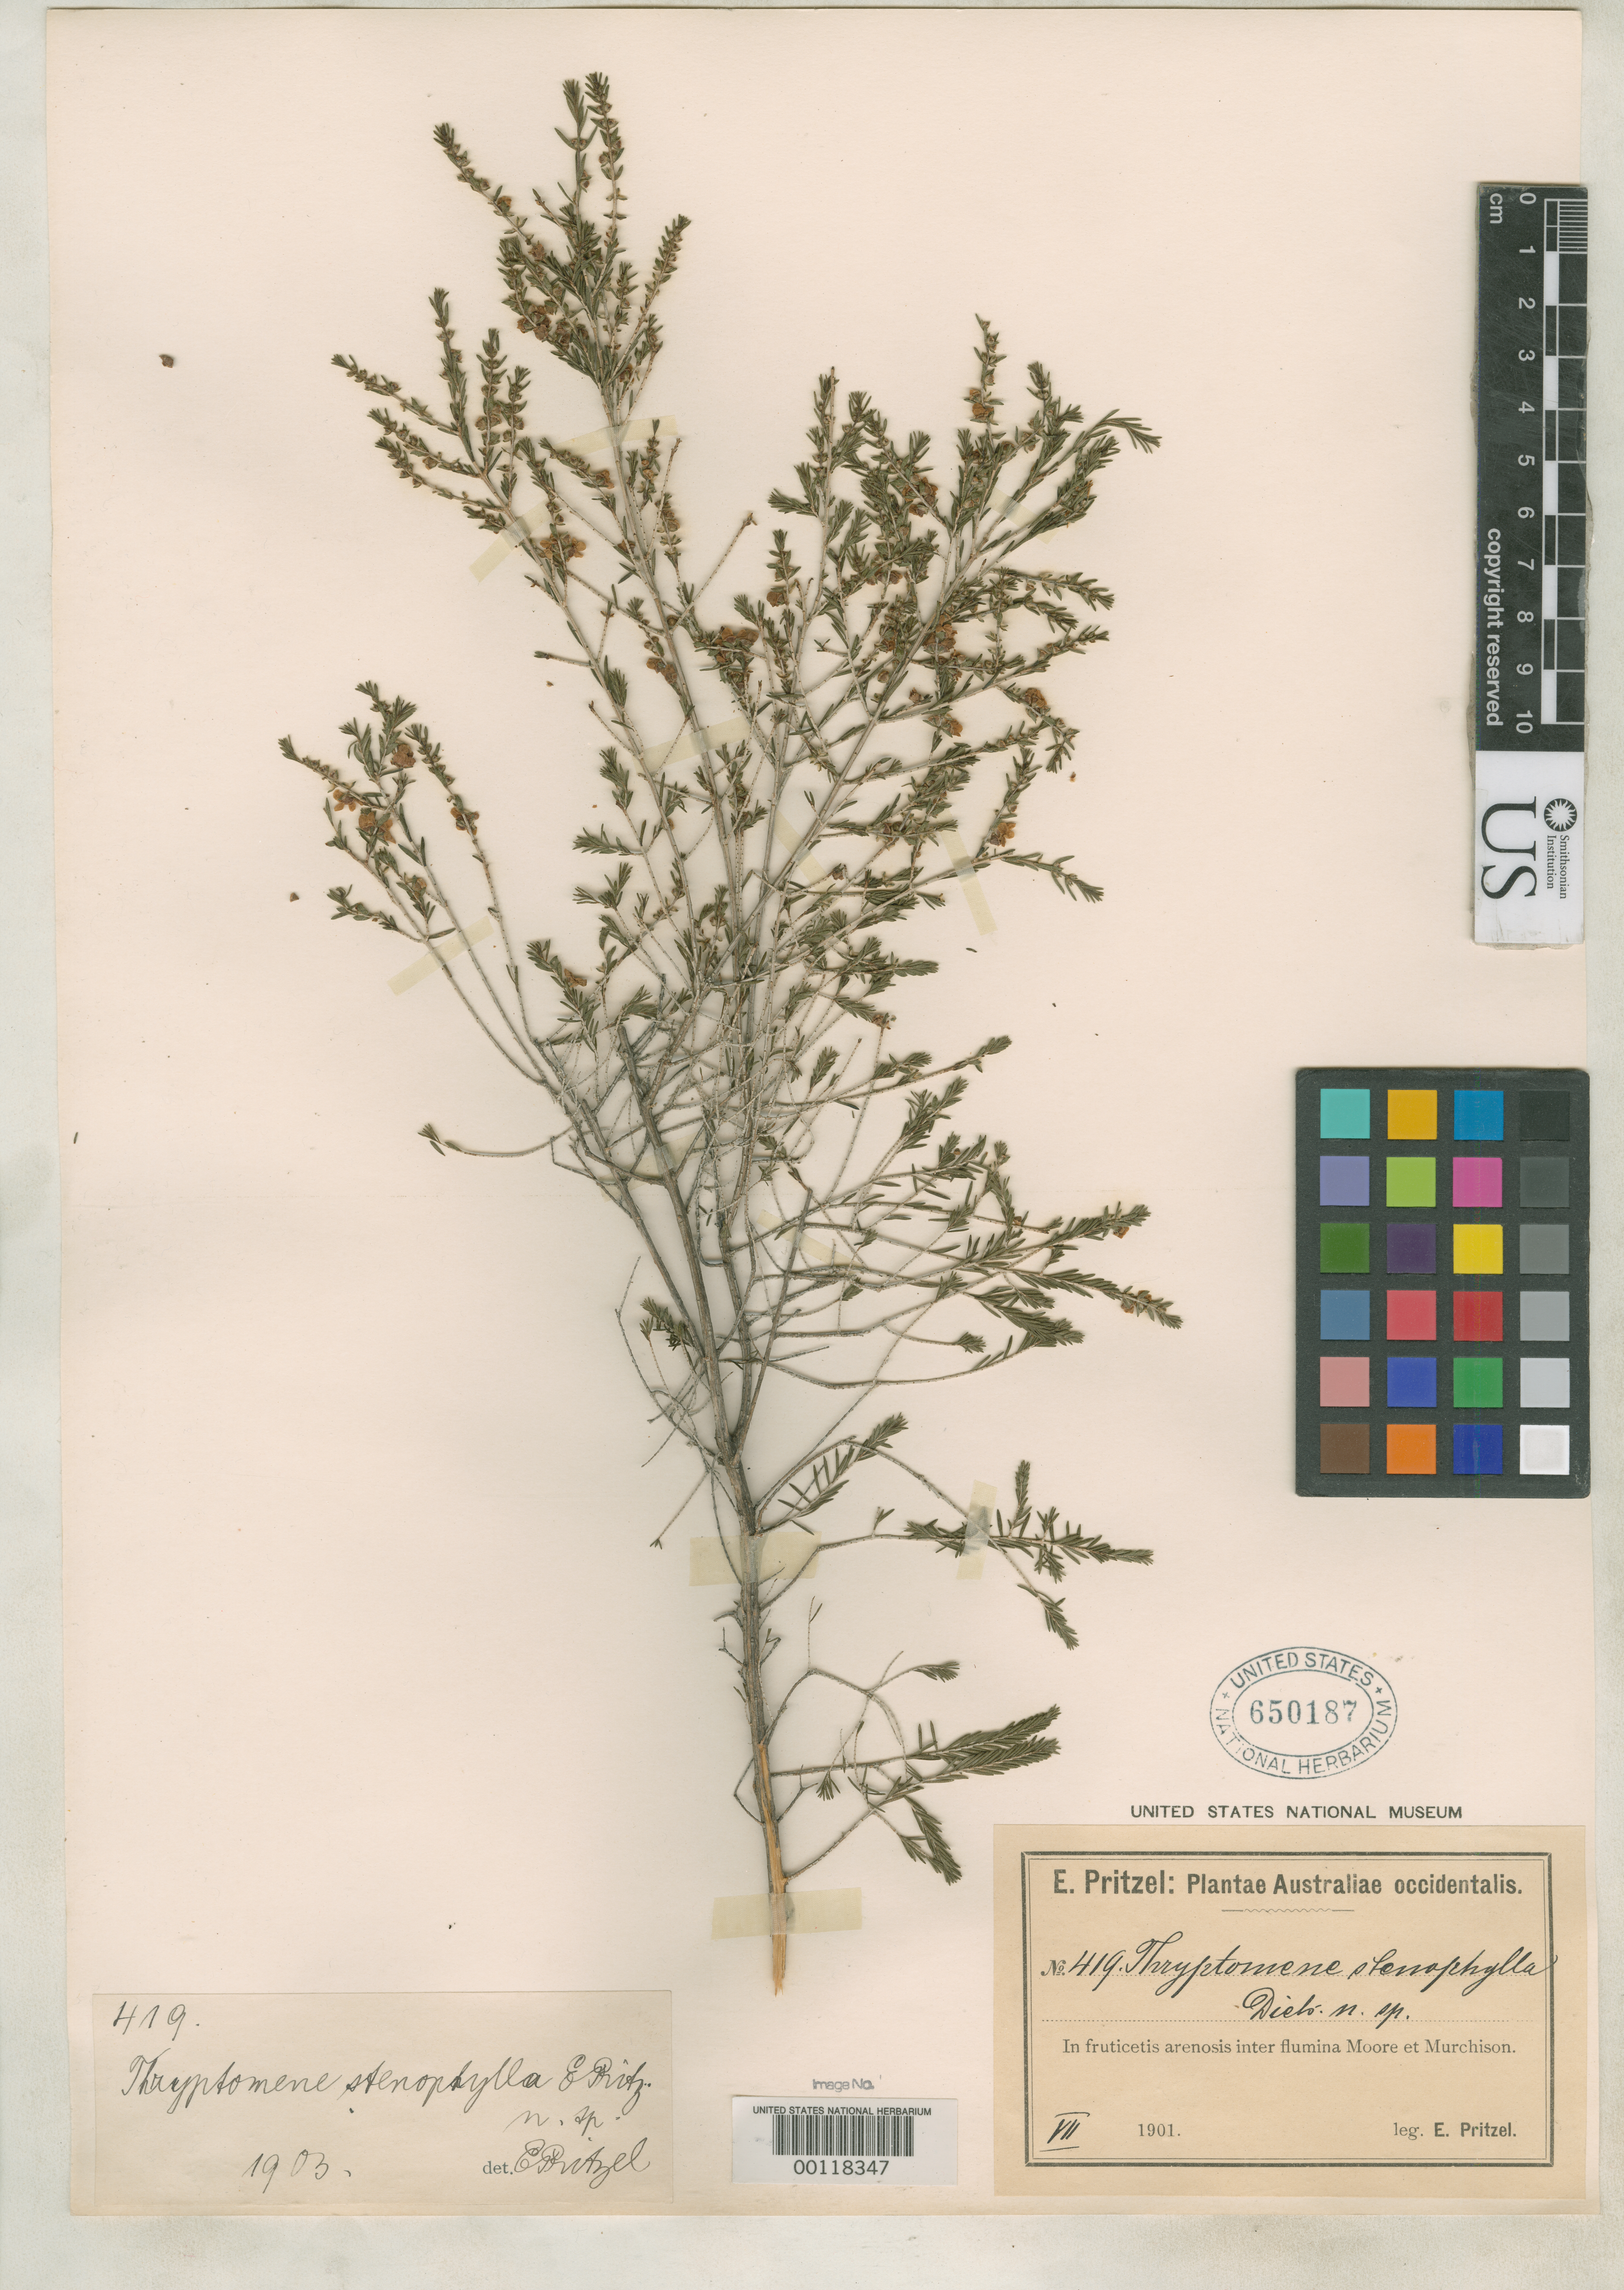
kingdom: Plantae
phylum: Tracheophyta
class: Magnoliopsida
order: Myrtales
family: Myrtaceae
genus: Thryptomene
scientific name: Thryptomene stenophylla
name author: E. Pritz.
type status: Isotype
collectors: E. G. Pritzel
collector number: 419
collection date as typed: Jul 1901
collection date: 1901-07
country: Australia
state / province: Western Australia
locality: Inter flumina Moore et Murchison.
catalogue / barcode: US 650187